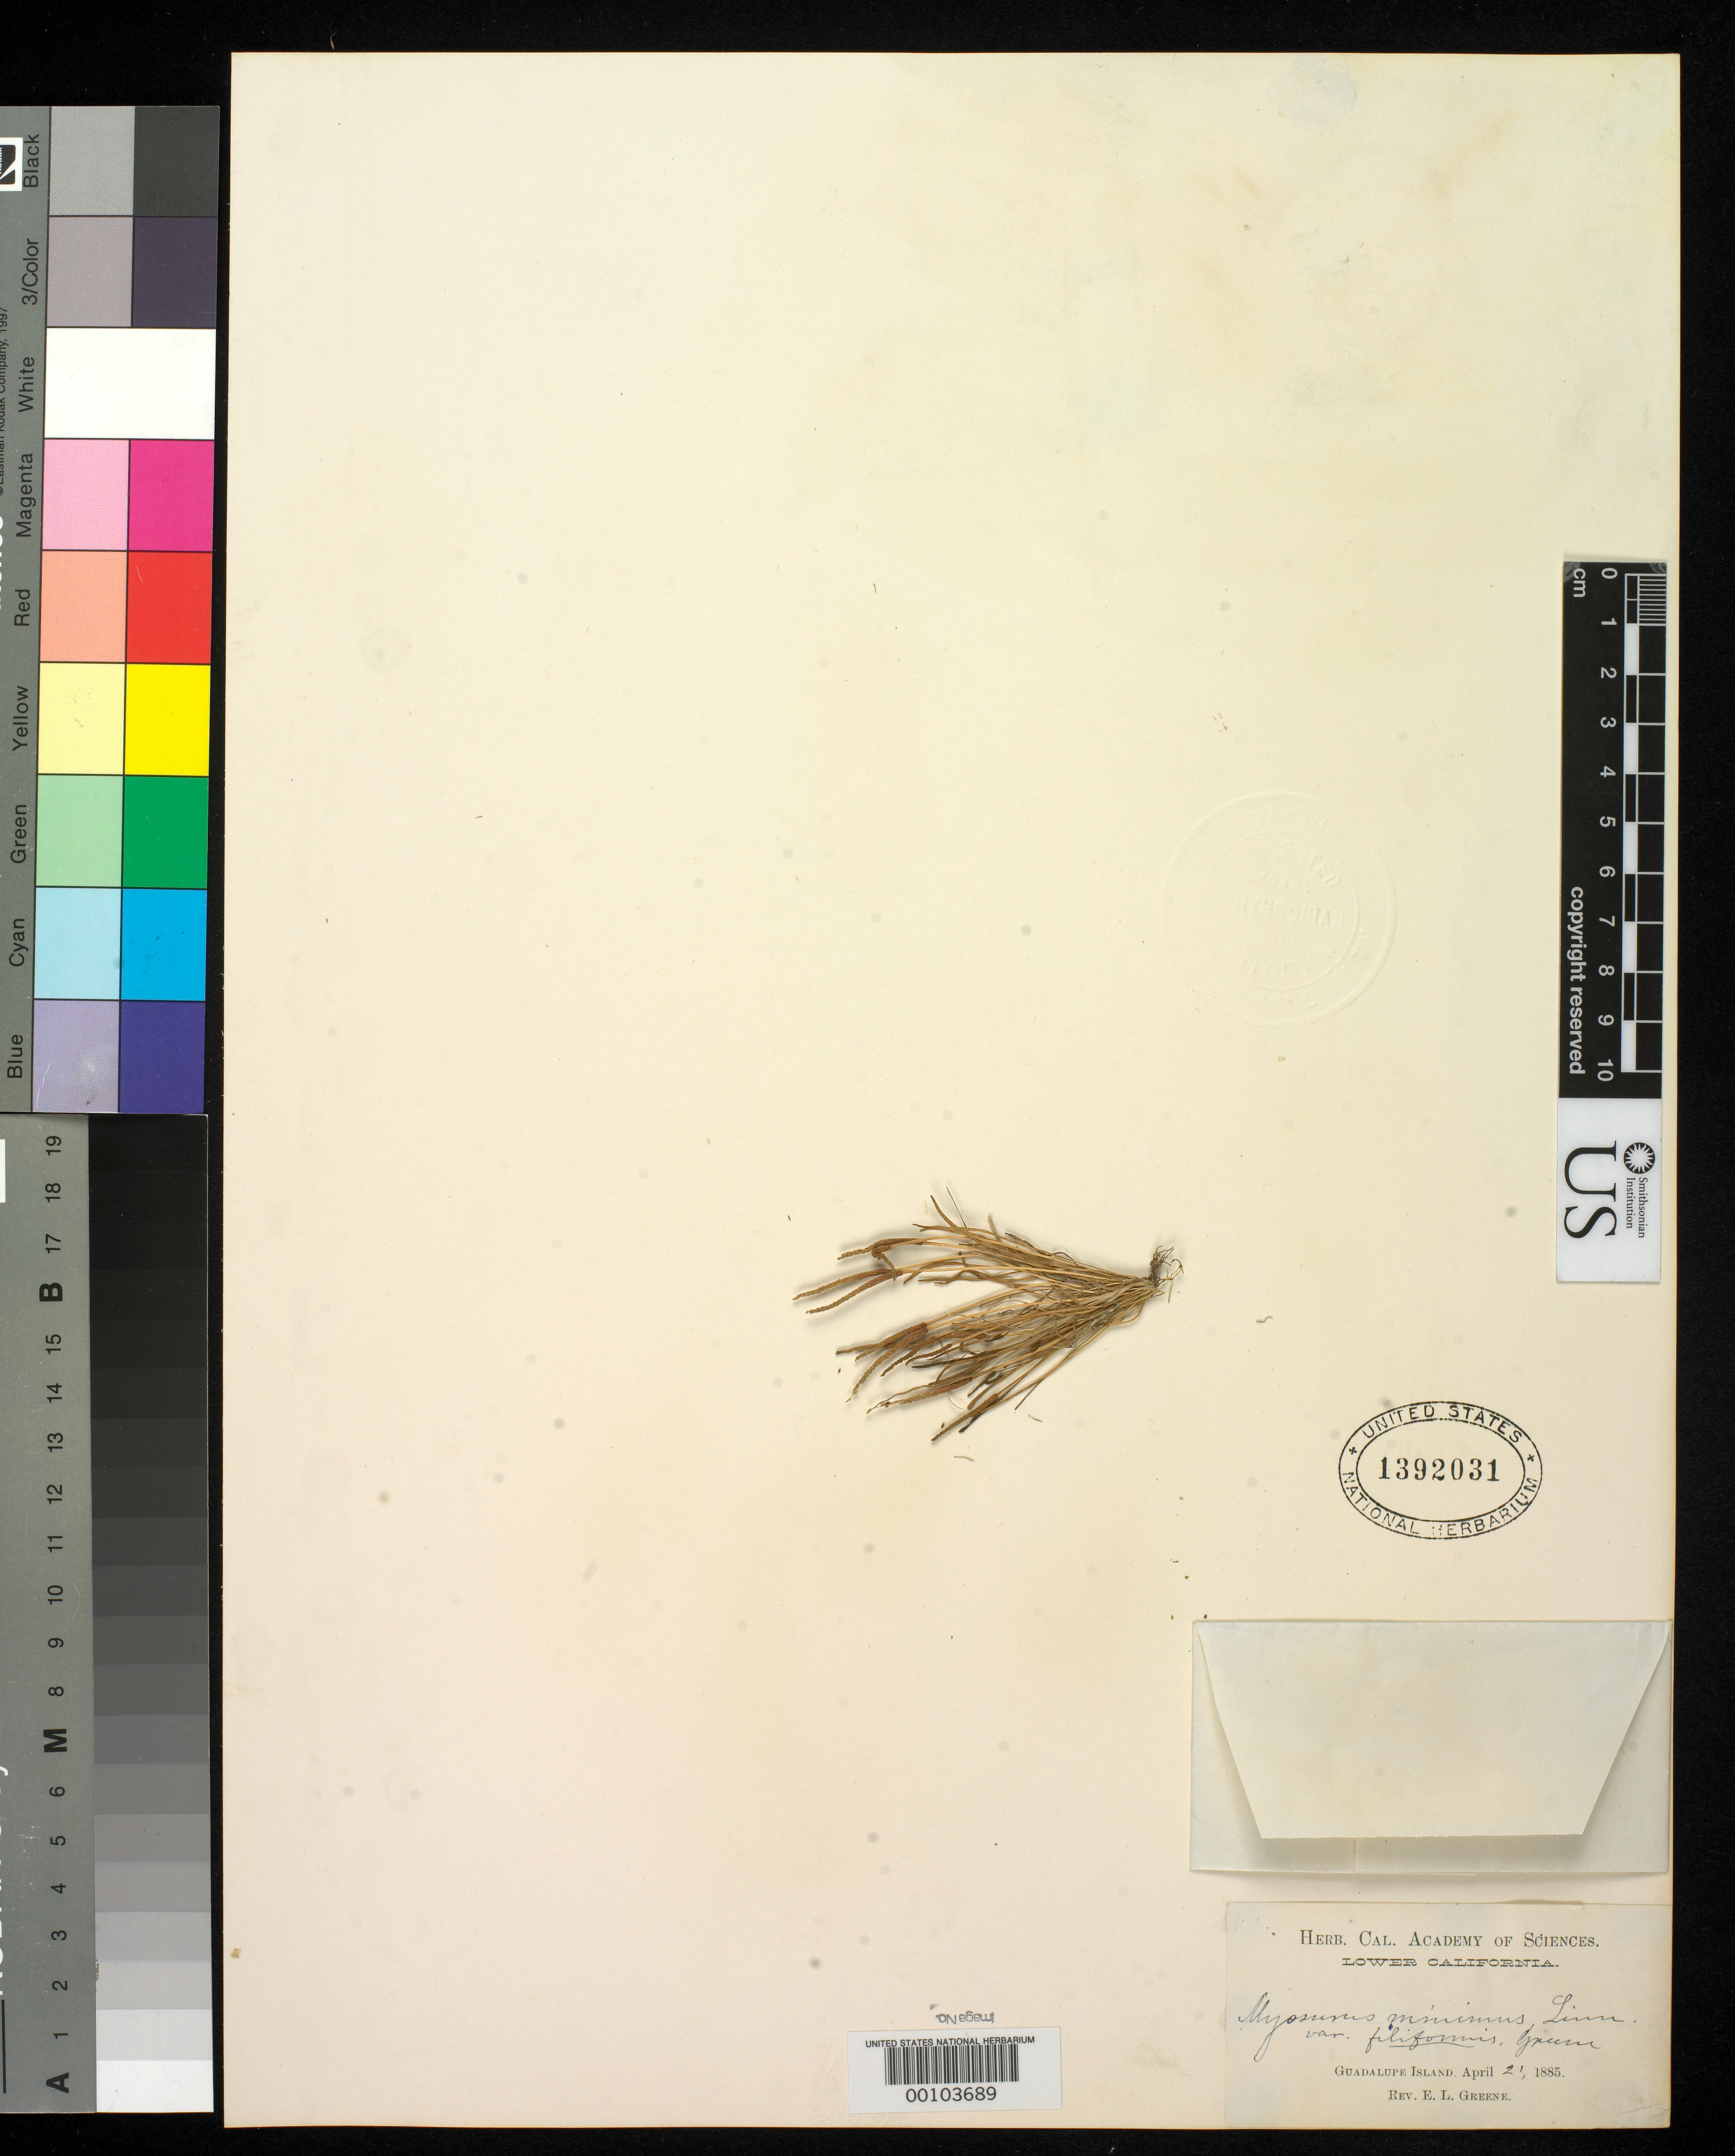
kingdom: Plantae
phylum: Tracheophyta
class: Magnoliopsida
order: Ranunculales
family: Ranunculaceae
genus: Myosurus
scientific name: Myosurus minimus var. filiformis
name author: Greene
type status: Isosyntype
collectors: E. L. Greene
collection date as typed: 21 Apr 1885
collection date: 1885-04-21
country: Mexico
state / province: Baja California Norte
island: Guadelupe Island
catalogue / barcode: US 1392031